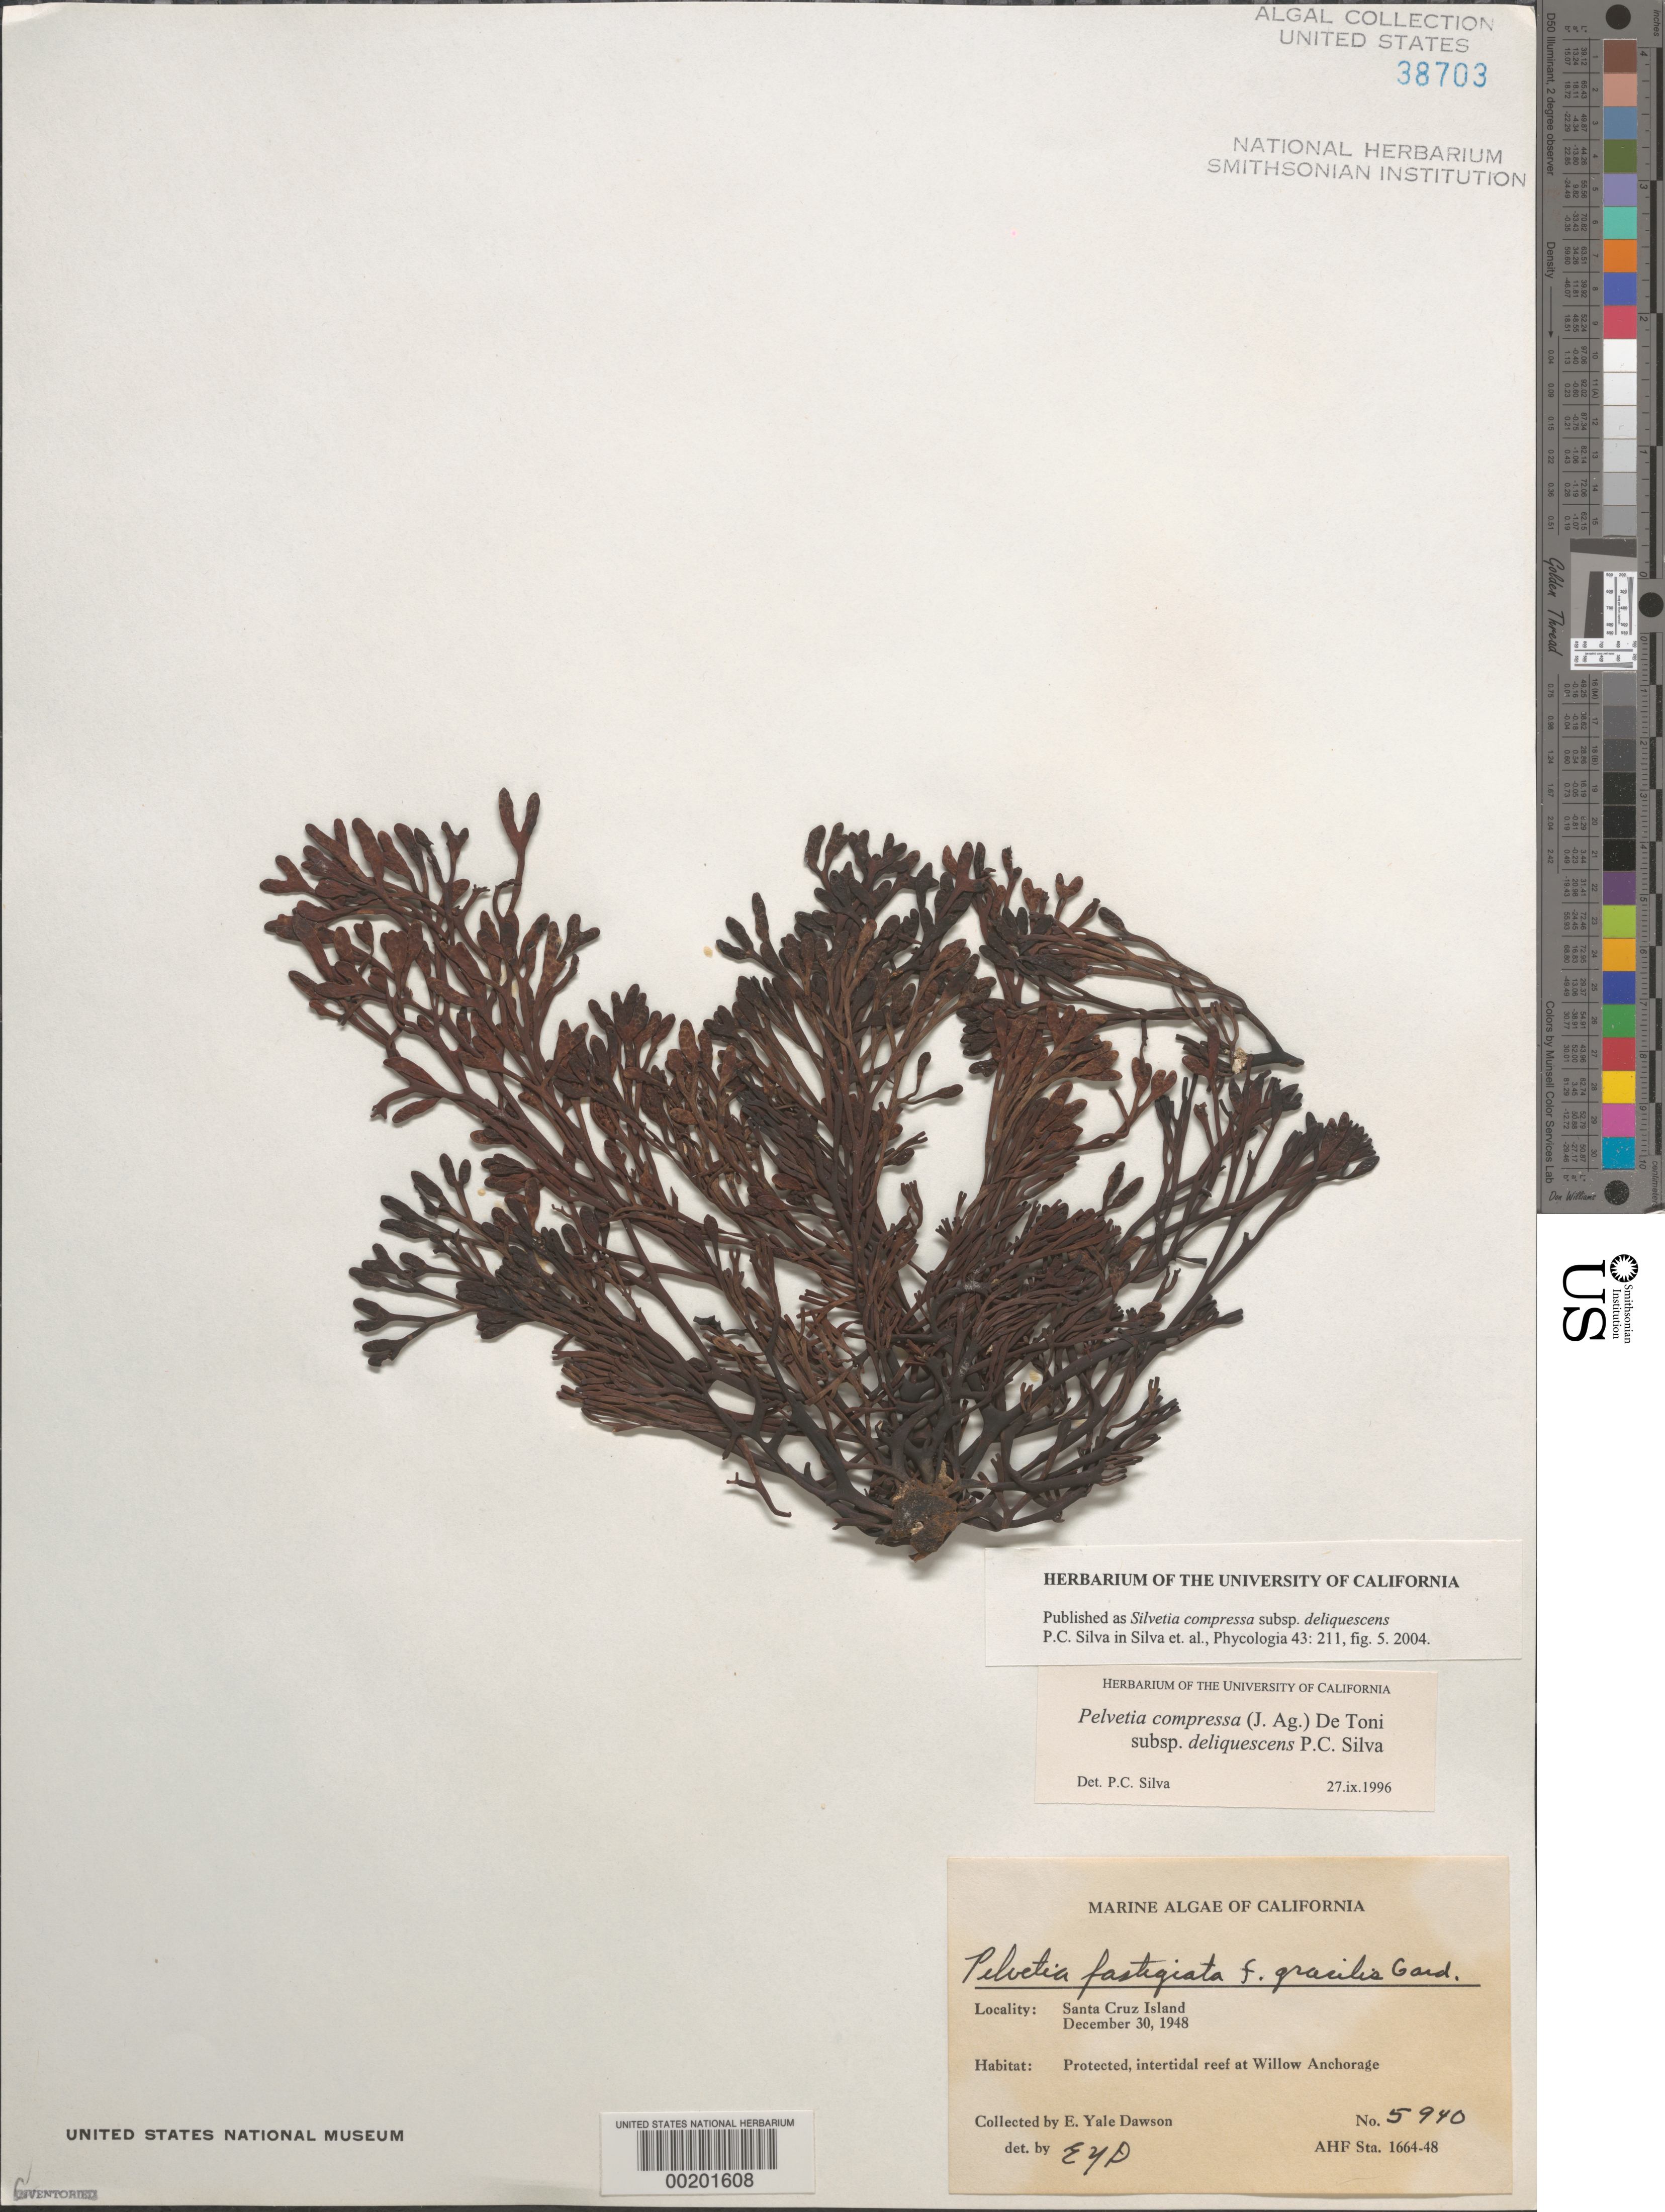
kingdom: Chromista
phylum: Ochrophyta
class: Phaeophyceae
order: Fucales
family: Fucaceae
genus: Silvetia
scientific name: Silvetia compressa subsp. deliquescens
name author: P.C. Silva in P.C. Silva et al.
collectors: E. Y. Dawson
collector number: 5940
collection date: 1948-12-30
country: United States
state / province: California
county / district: Santa Barbara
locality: Santa Cruz Island. Protected, intertidal reef at Willow Anchorage.